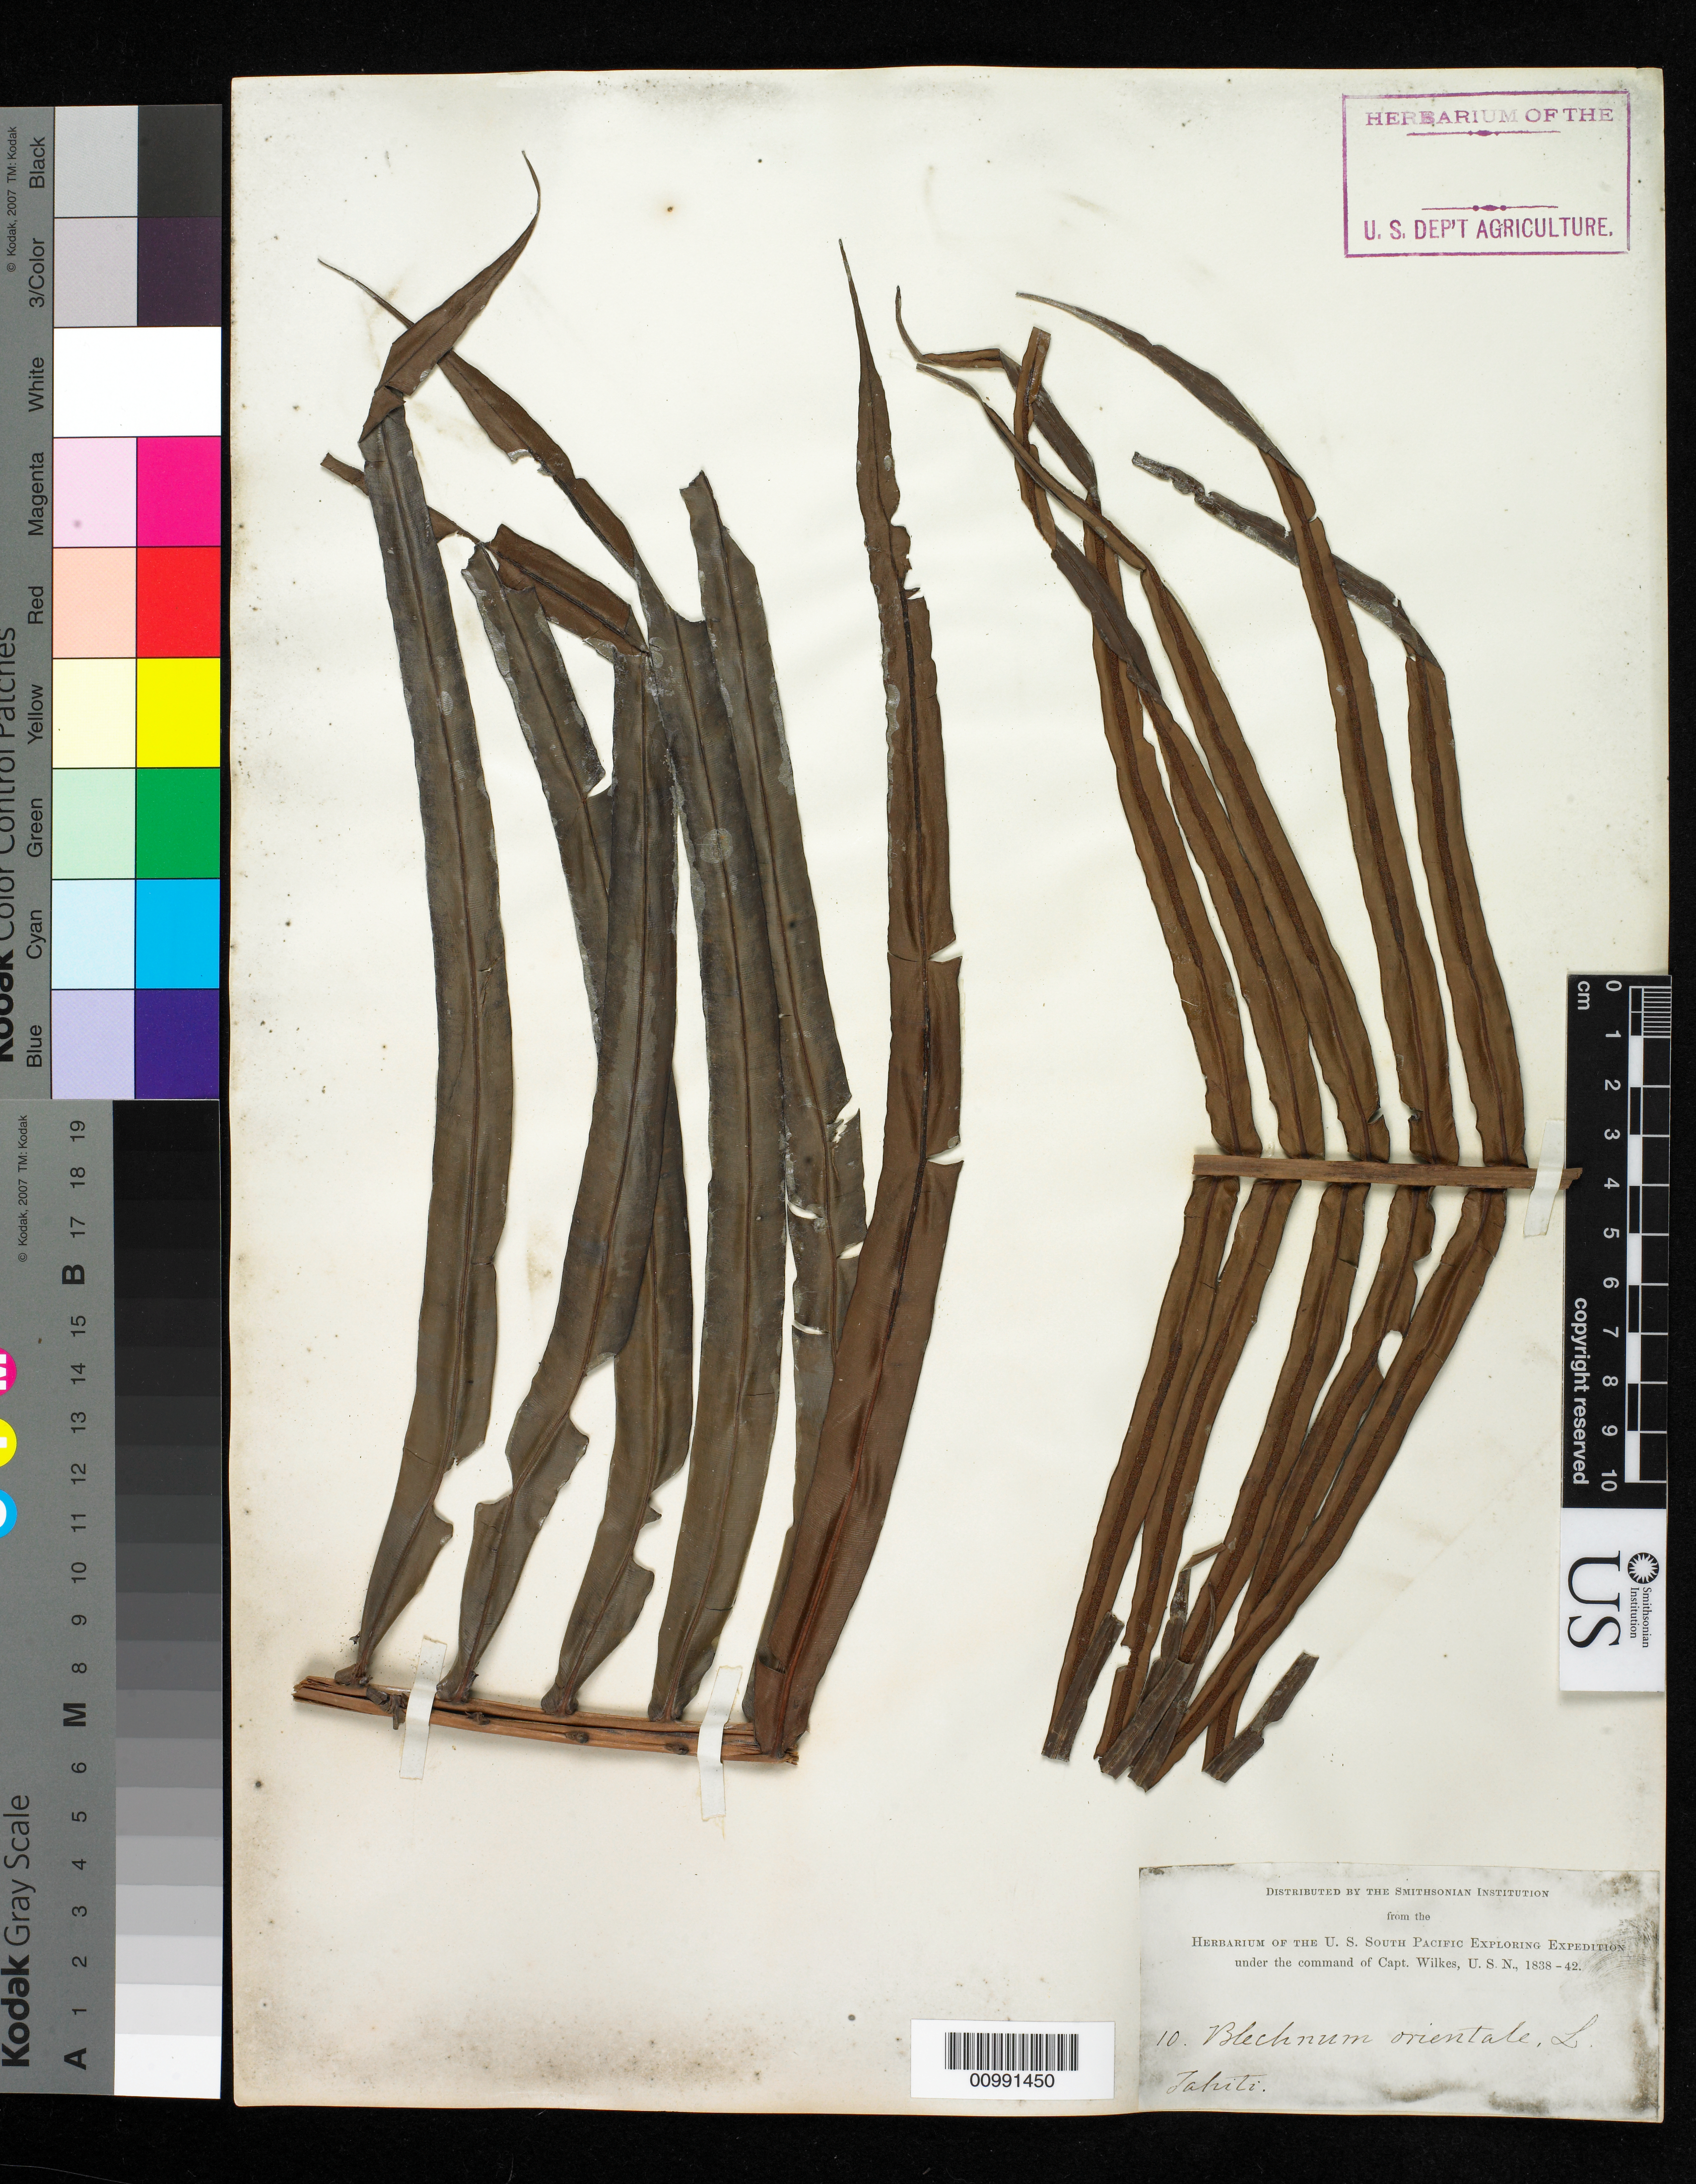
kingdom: Plantae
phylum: Tracheophyta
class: Polypodiopsida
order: Polypodiales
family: Blechnaceae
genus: Blechnum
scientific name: Blechnum orientale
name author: L.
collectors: Wilkes Explor. Exped.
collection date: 1838/1842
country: French Polynesia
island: Tahiti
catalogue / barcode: US 98661